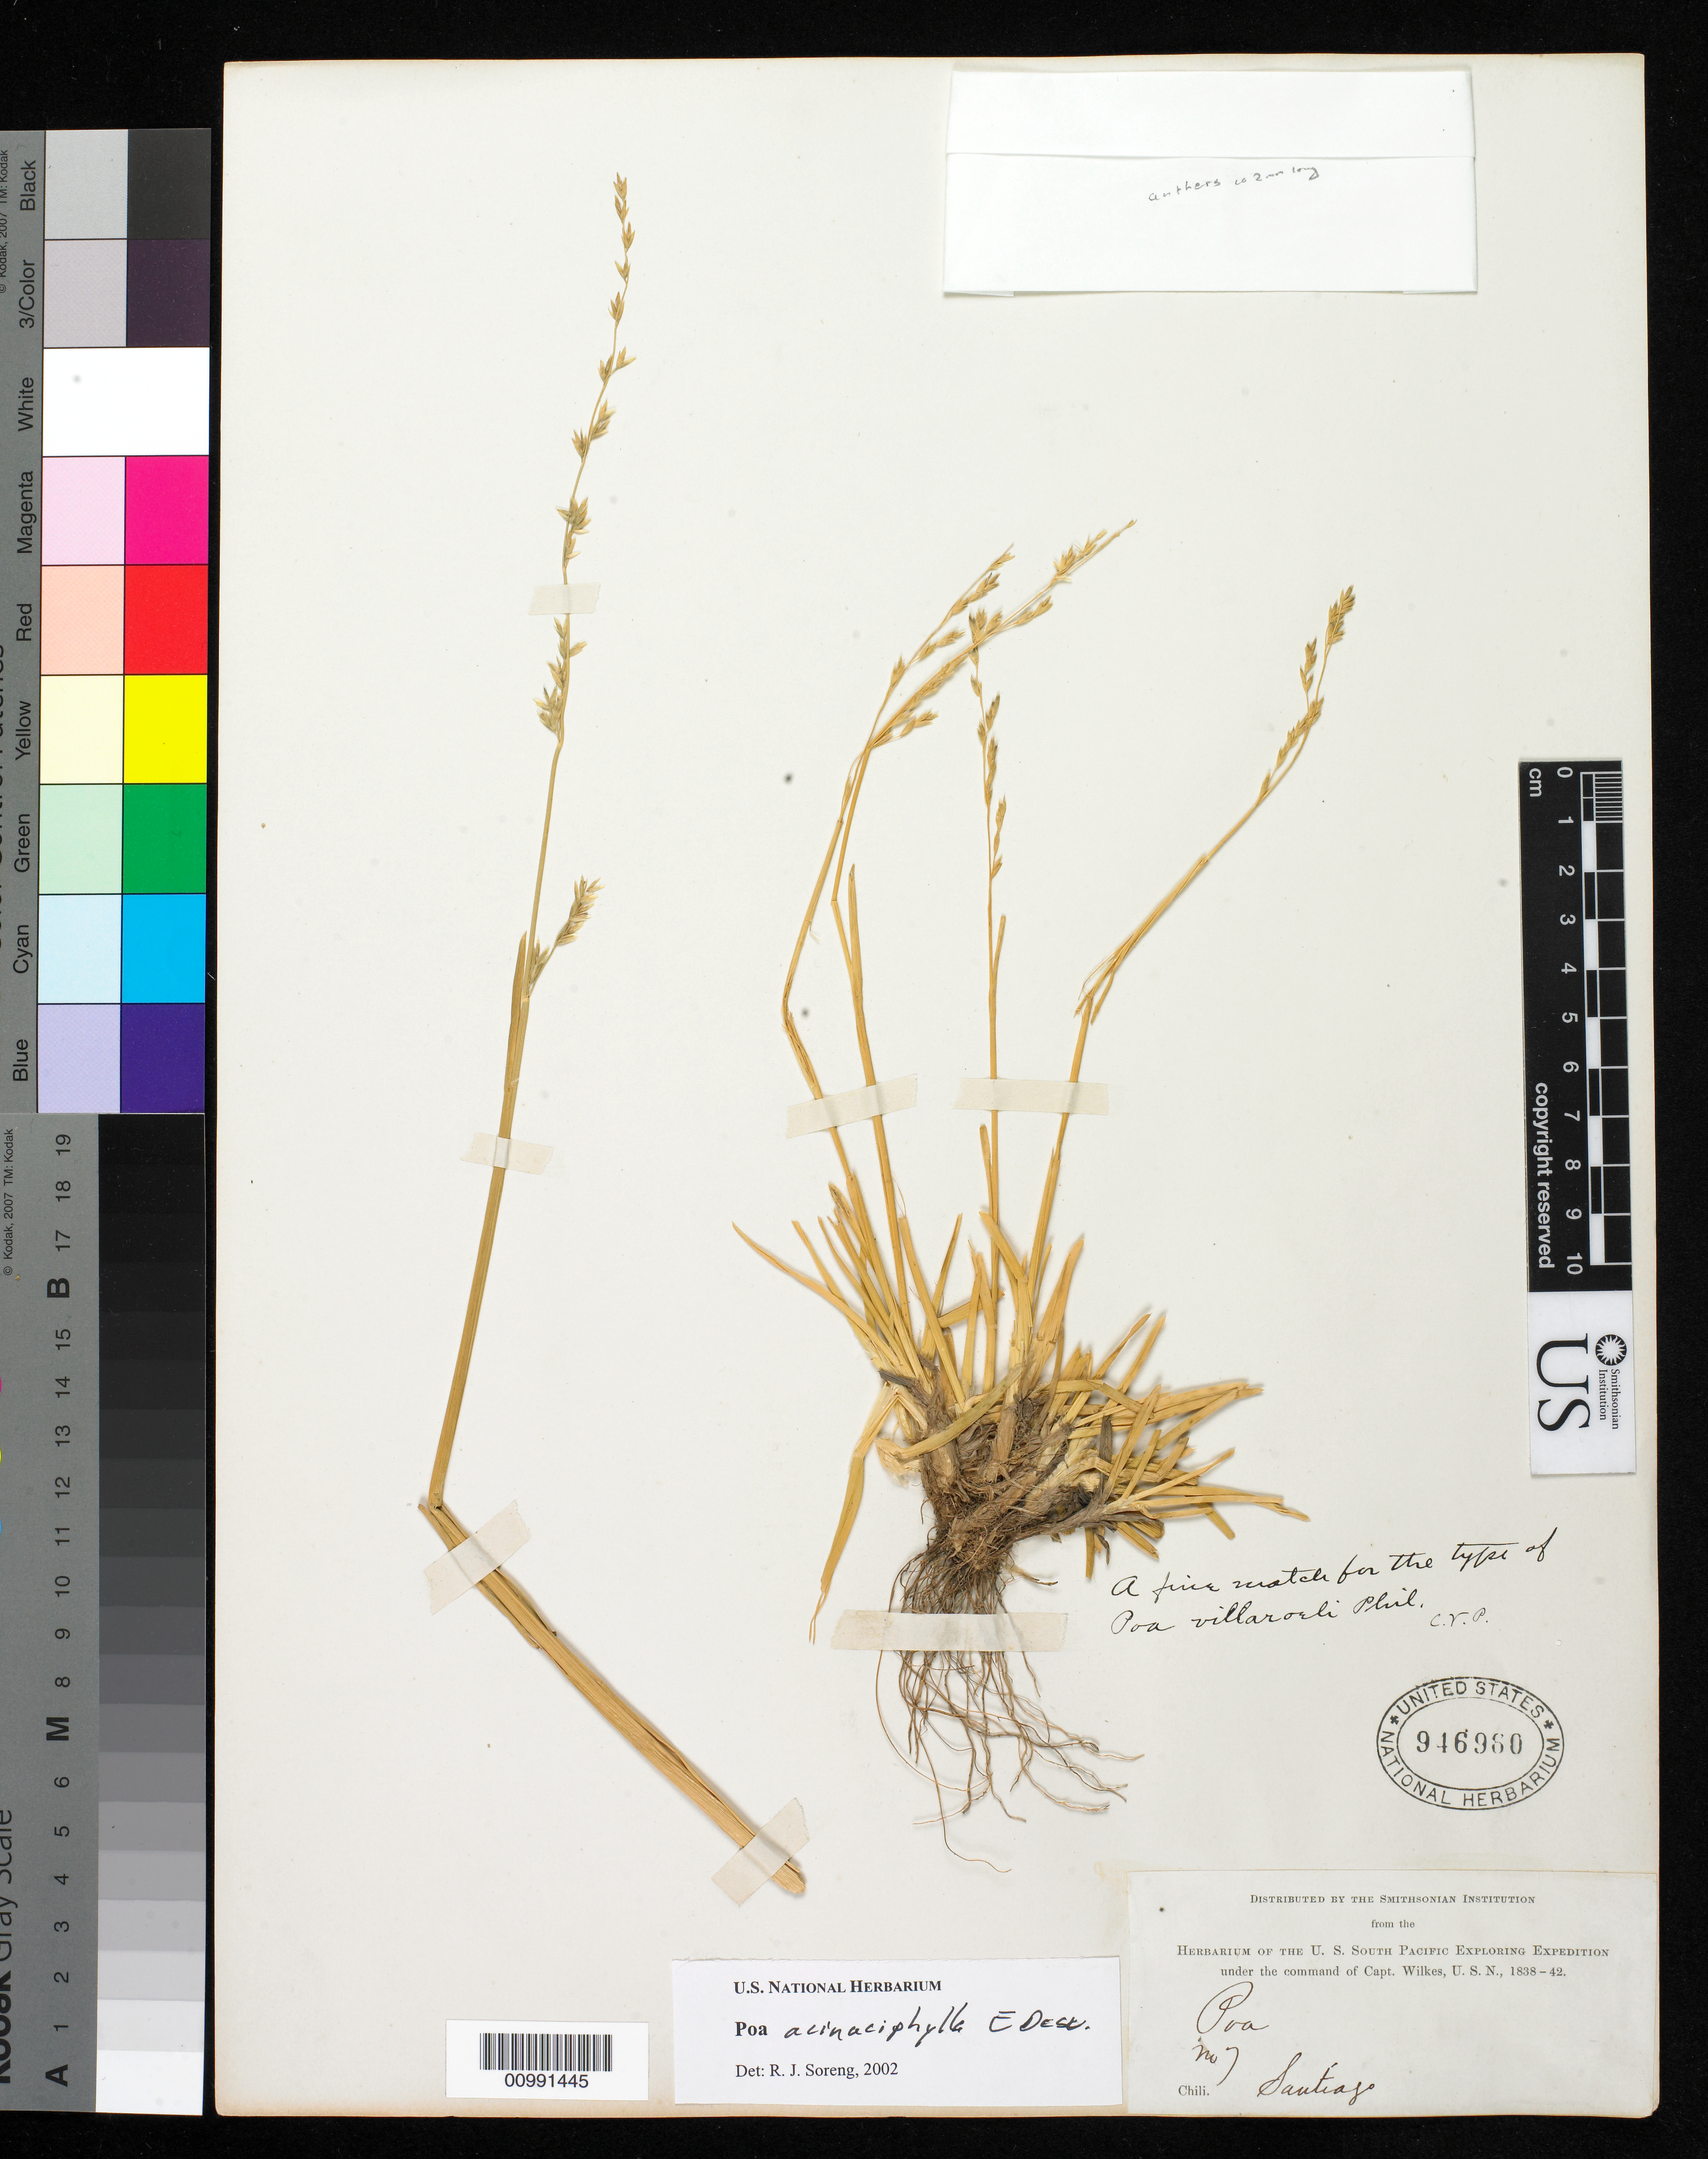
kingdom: Plantae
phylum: Tracheophyta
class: Liliopsida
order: Poales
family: Poaceae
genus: Poa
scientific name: Poa acinaciphylla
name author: É. Desv. in Gay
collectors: Wilkes Explor. Exped.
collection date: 1838/1842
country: Chile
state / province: Región Metropolitana (RM)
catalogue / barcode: US 946960